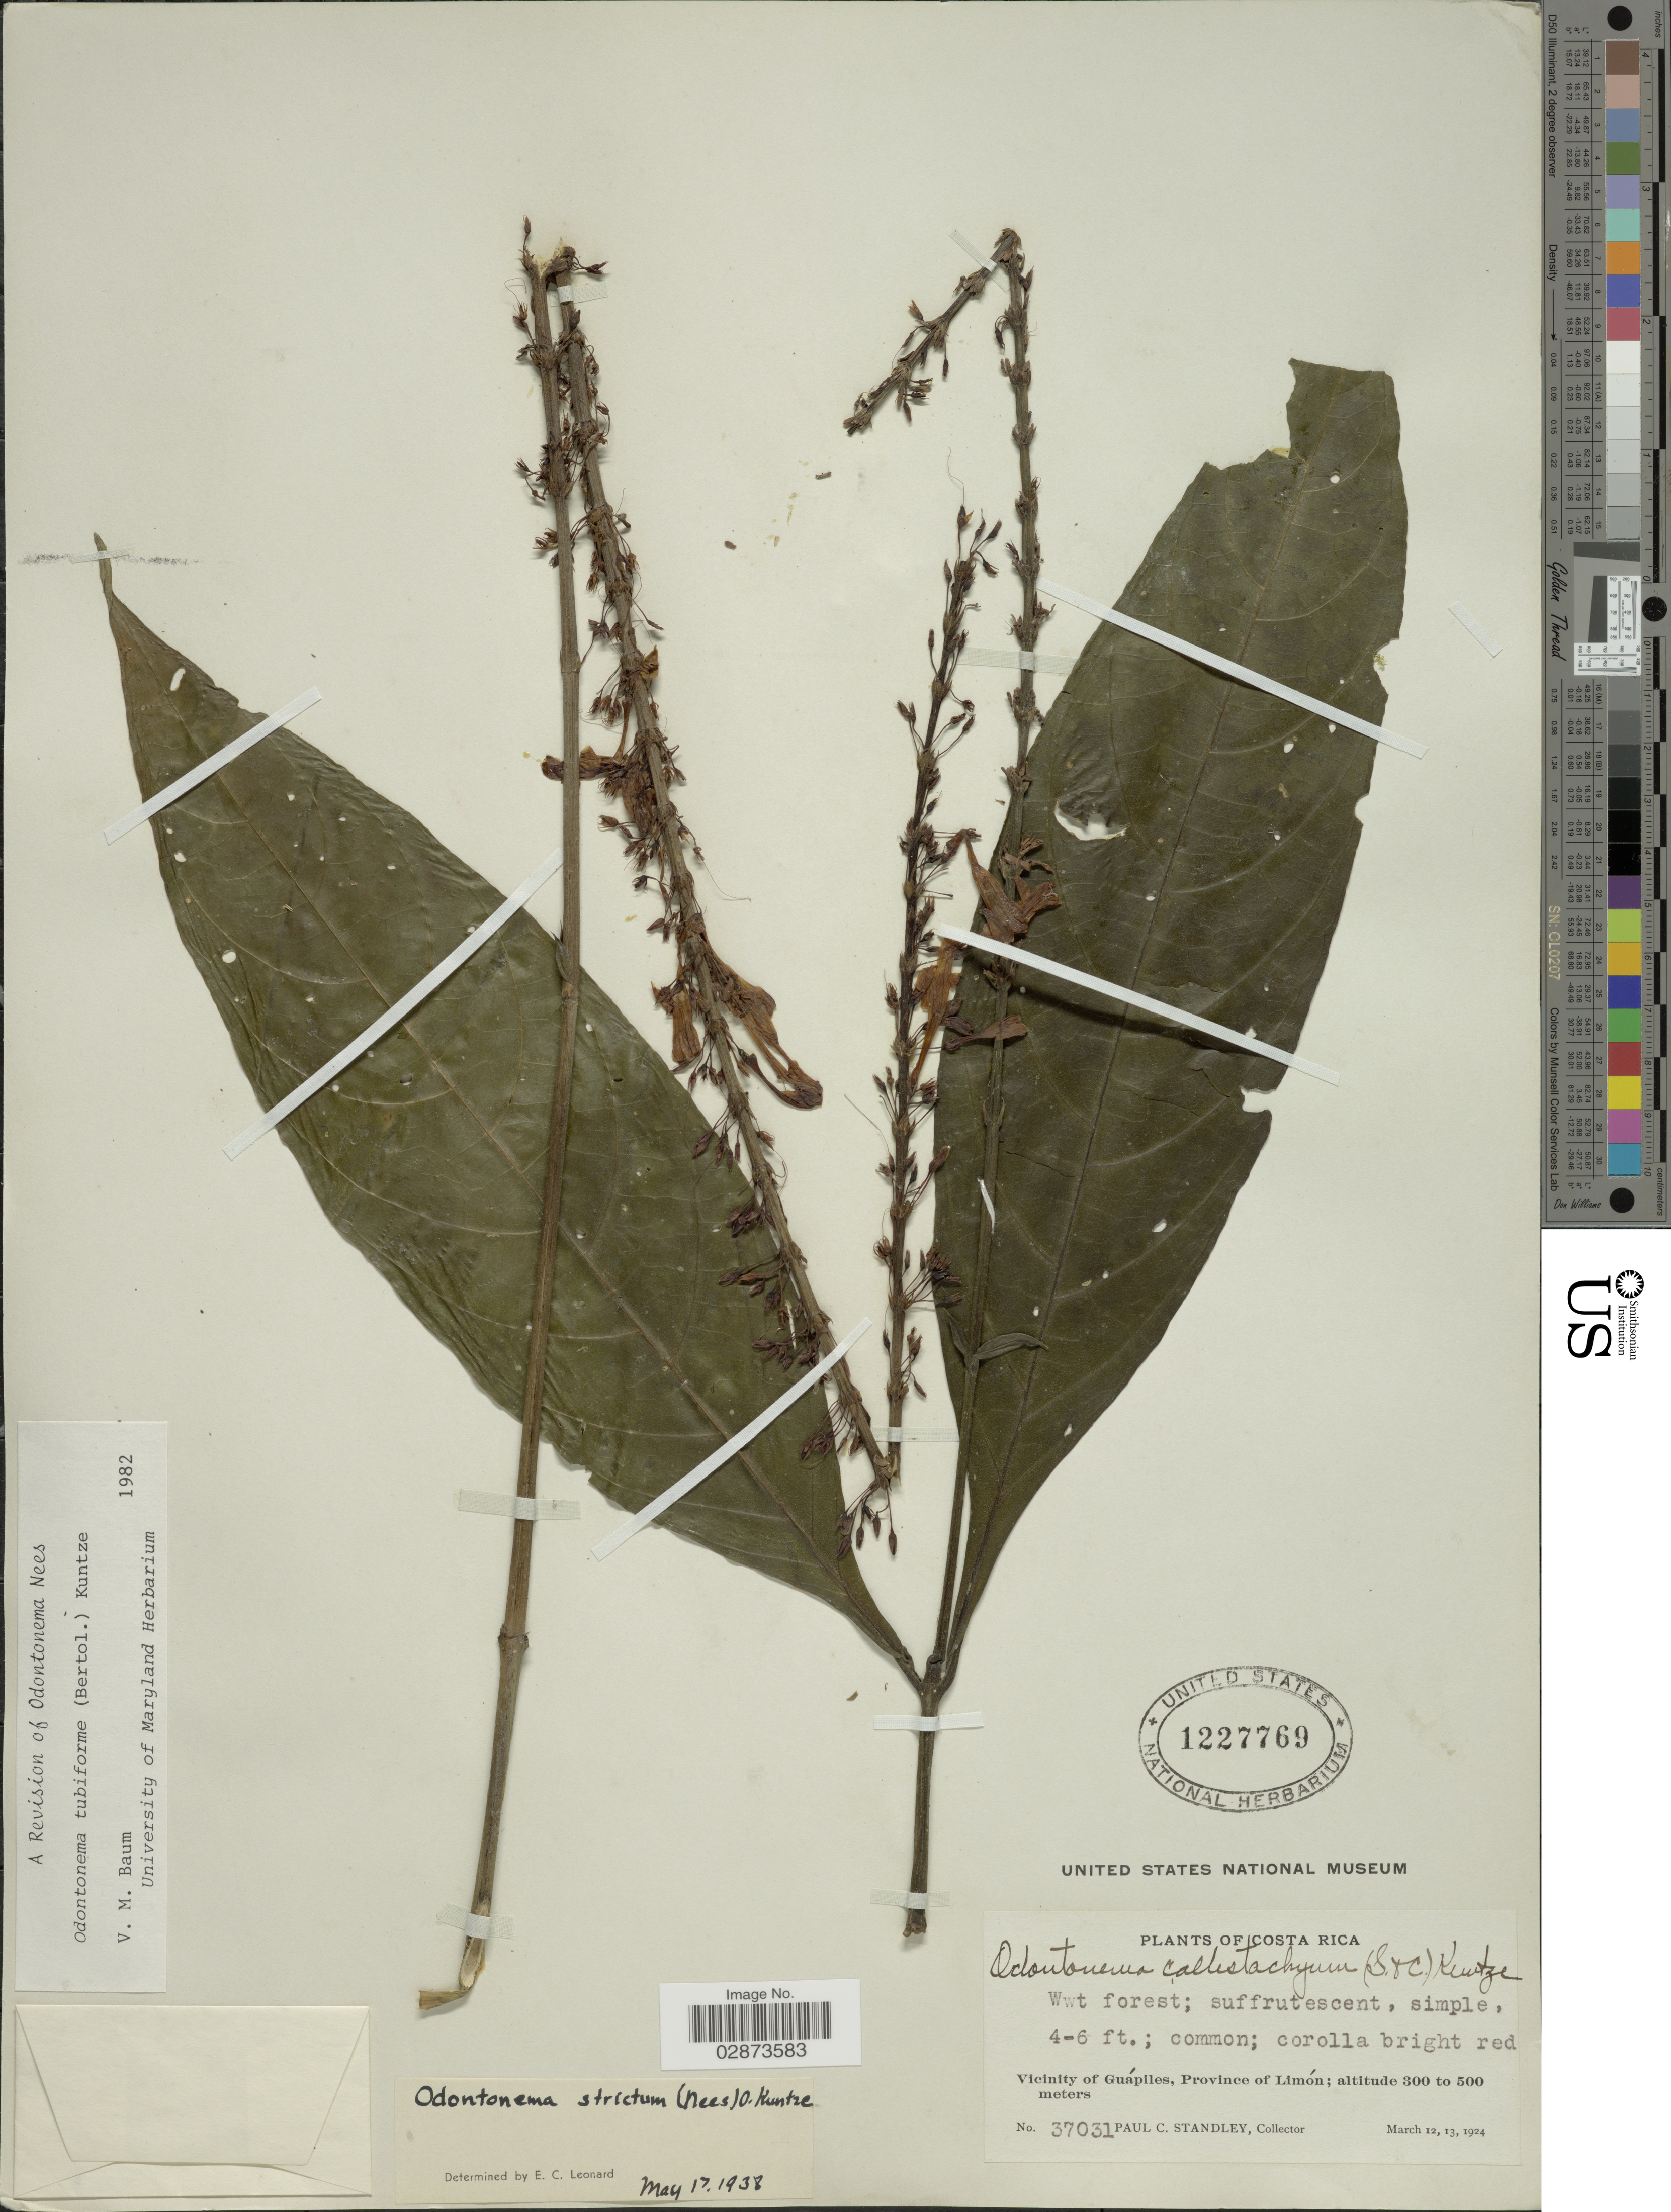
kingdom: Plantae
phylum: Tracheophyta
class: Magnoliopsida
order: Lamiales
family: Acanthaceae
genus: Odontonema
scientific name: Odontonema tubaeforme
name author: (Bertol.) Kuntze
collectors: P. C. Standley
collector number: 37031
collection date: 1924-03-12/1924-03-13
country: Costa Rica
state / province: Limón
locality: Vicinity of Guápiles, Province of Limón.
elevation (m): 300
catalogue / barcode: US 1227769